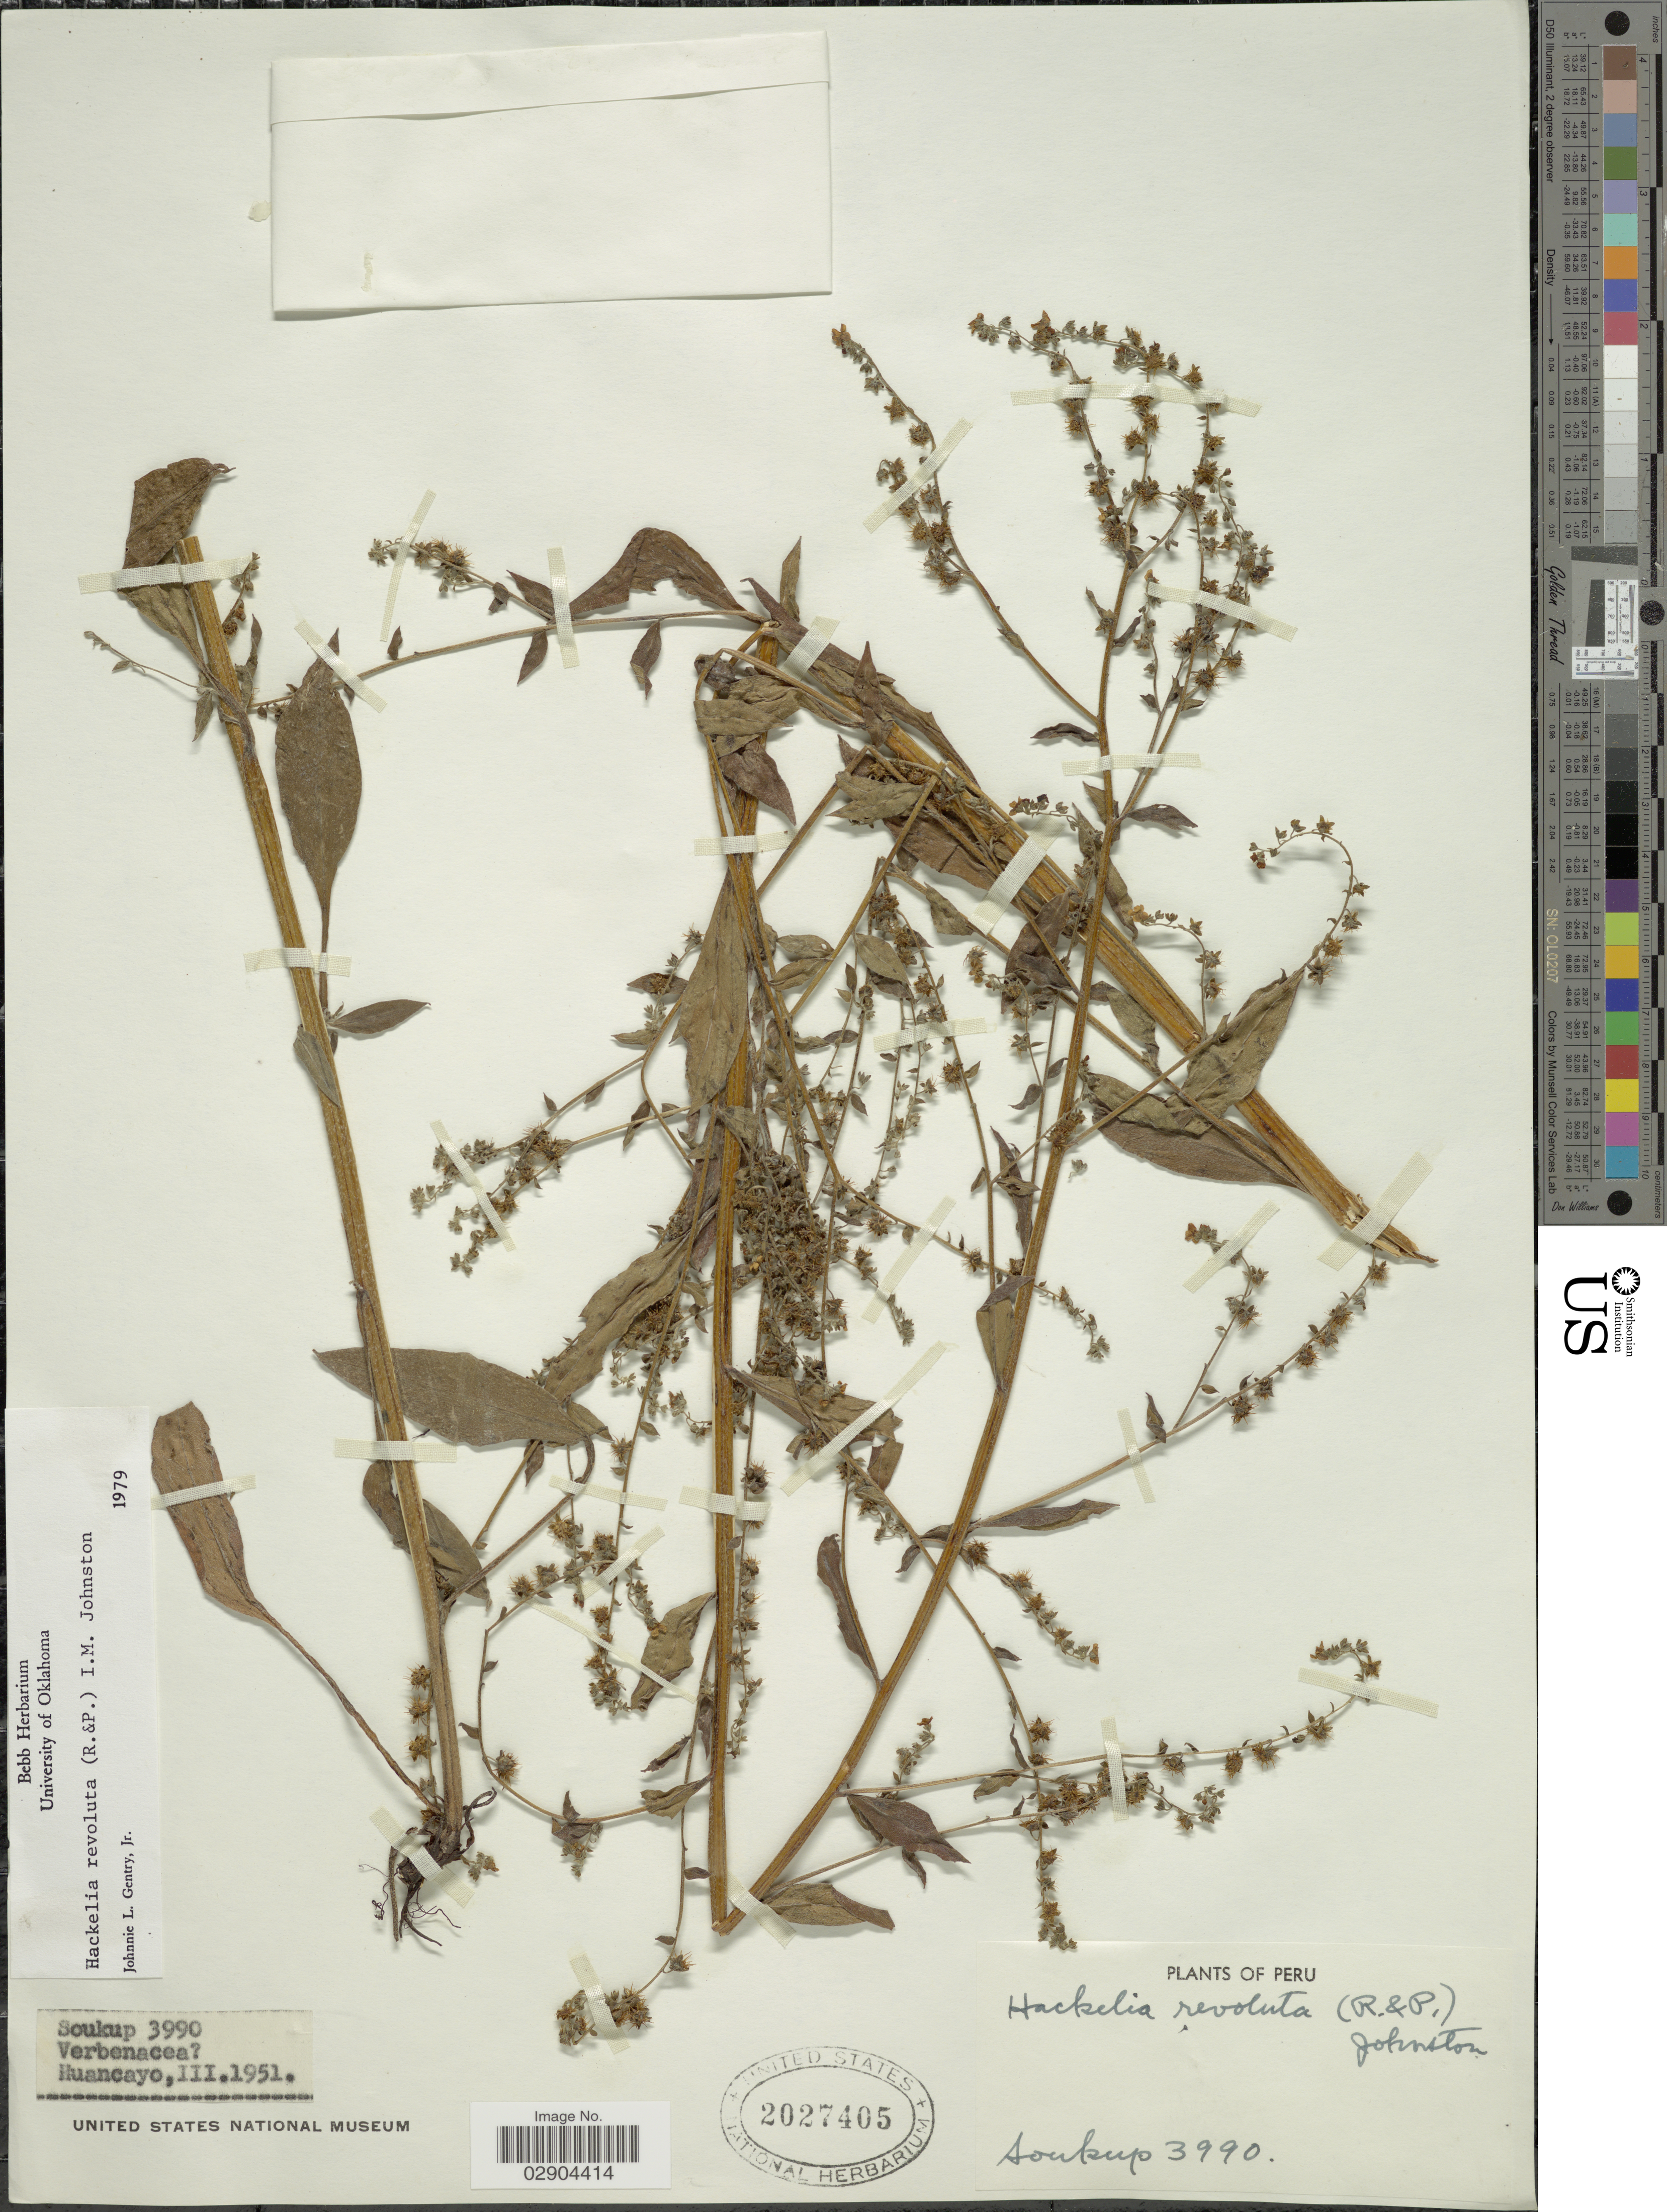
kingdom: Plantae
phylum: Tracheophyta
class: Magnoliopsida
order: Boraginales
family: Boraginaceae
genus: Hackelia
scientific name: Hackelia revoluta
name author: (Ruiz & Pav.) I.M. Johnst.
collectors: -- Soukup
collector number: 3990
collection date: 1951-03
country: Peru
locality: Huancayo.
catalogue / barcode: US 2027405